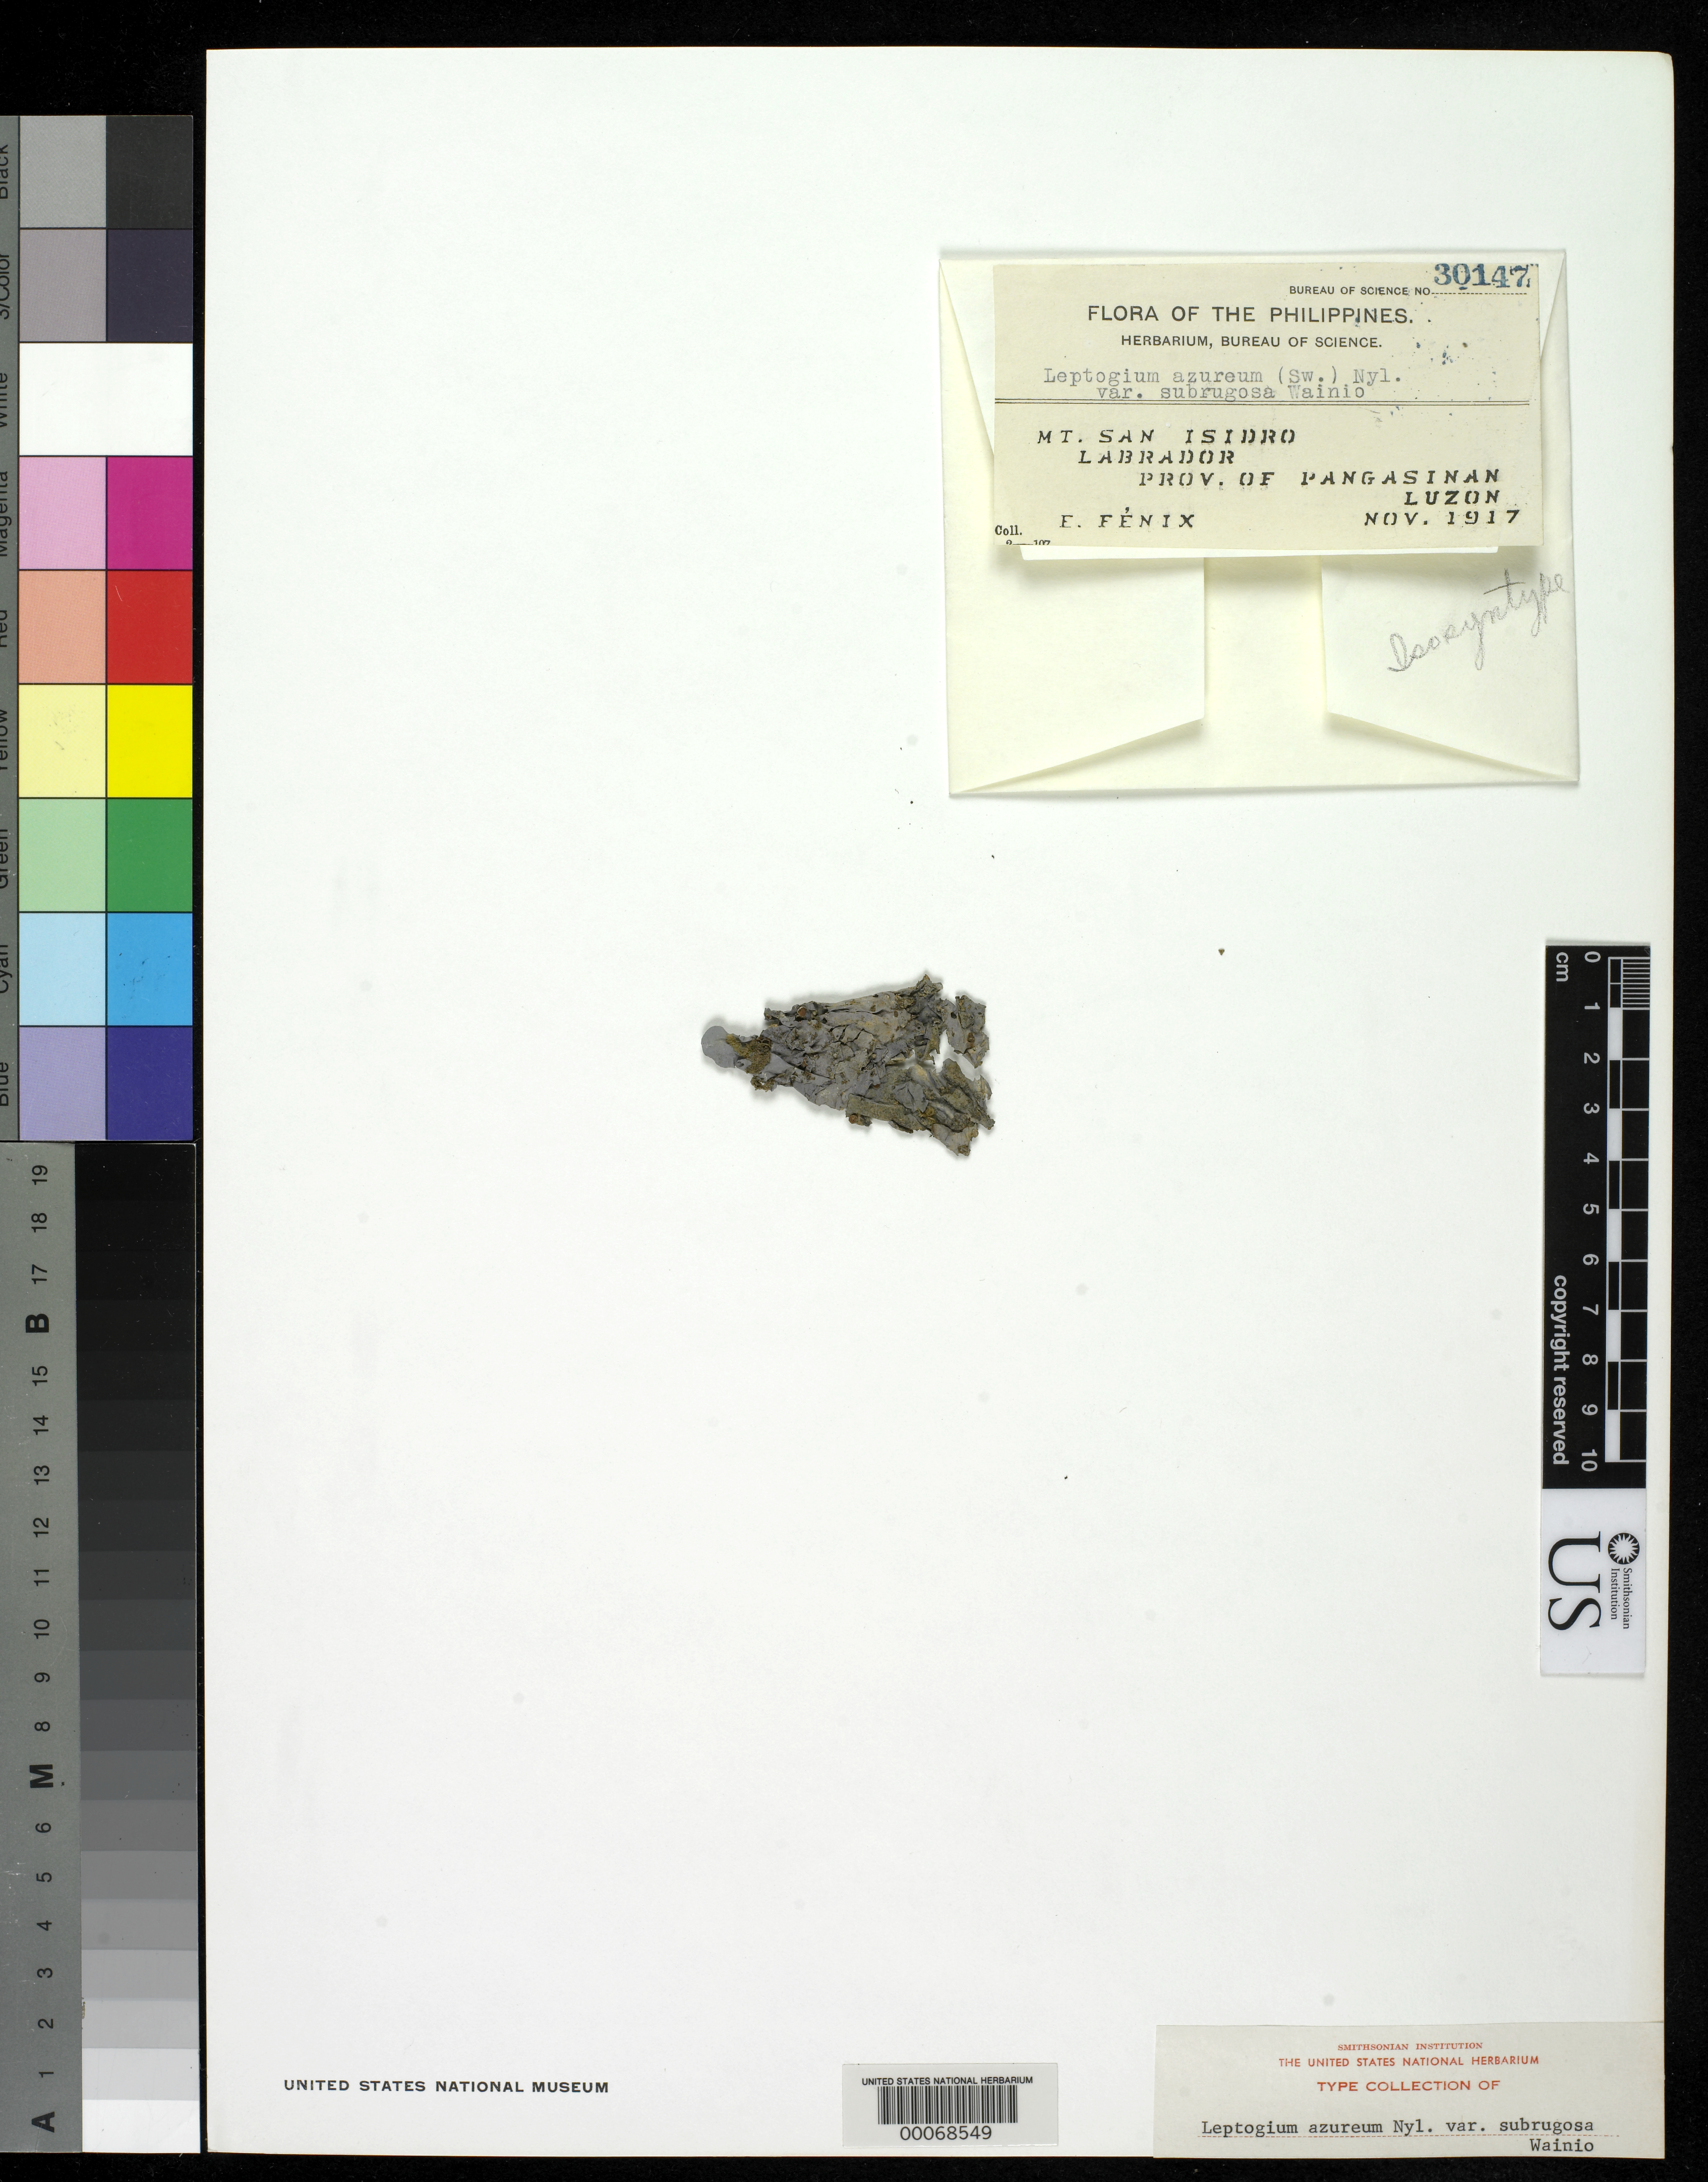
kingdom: Fungi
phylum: Ascomycota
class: Lecanoromycetes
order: Peltigerales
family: Collemataceae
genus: Leptogium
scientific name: Leptogium azureum var. subrugosa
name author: Vain.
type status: Isosyntype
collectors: E. Fenix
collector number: Bur. Sci. 30147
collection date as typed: Nov 1917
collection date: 1917-11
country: Philippines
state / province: Ilocos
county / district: Pangasinan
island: Luzon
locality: Mt. San Isidro, Labrador.